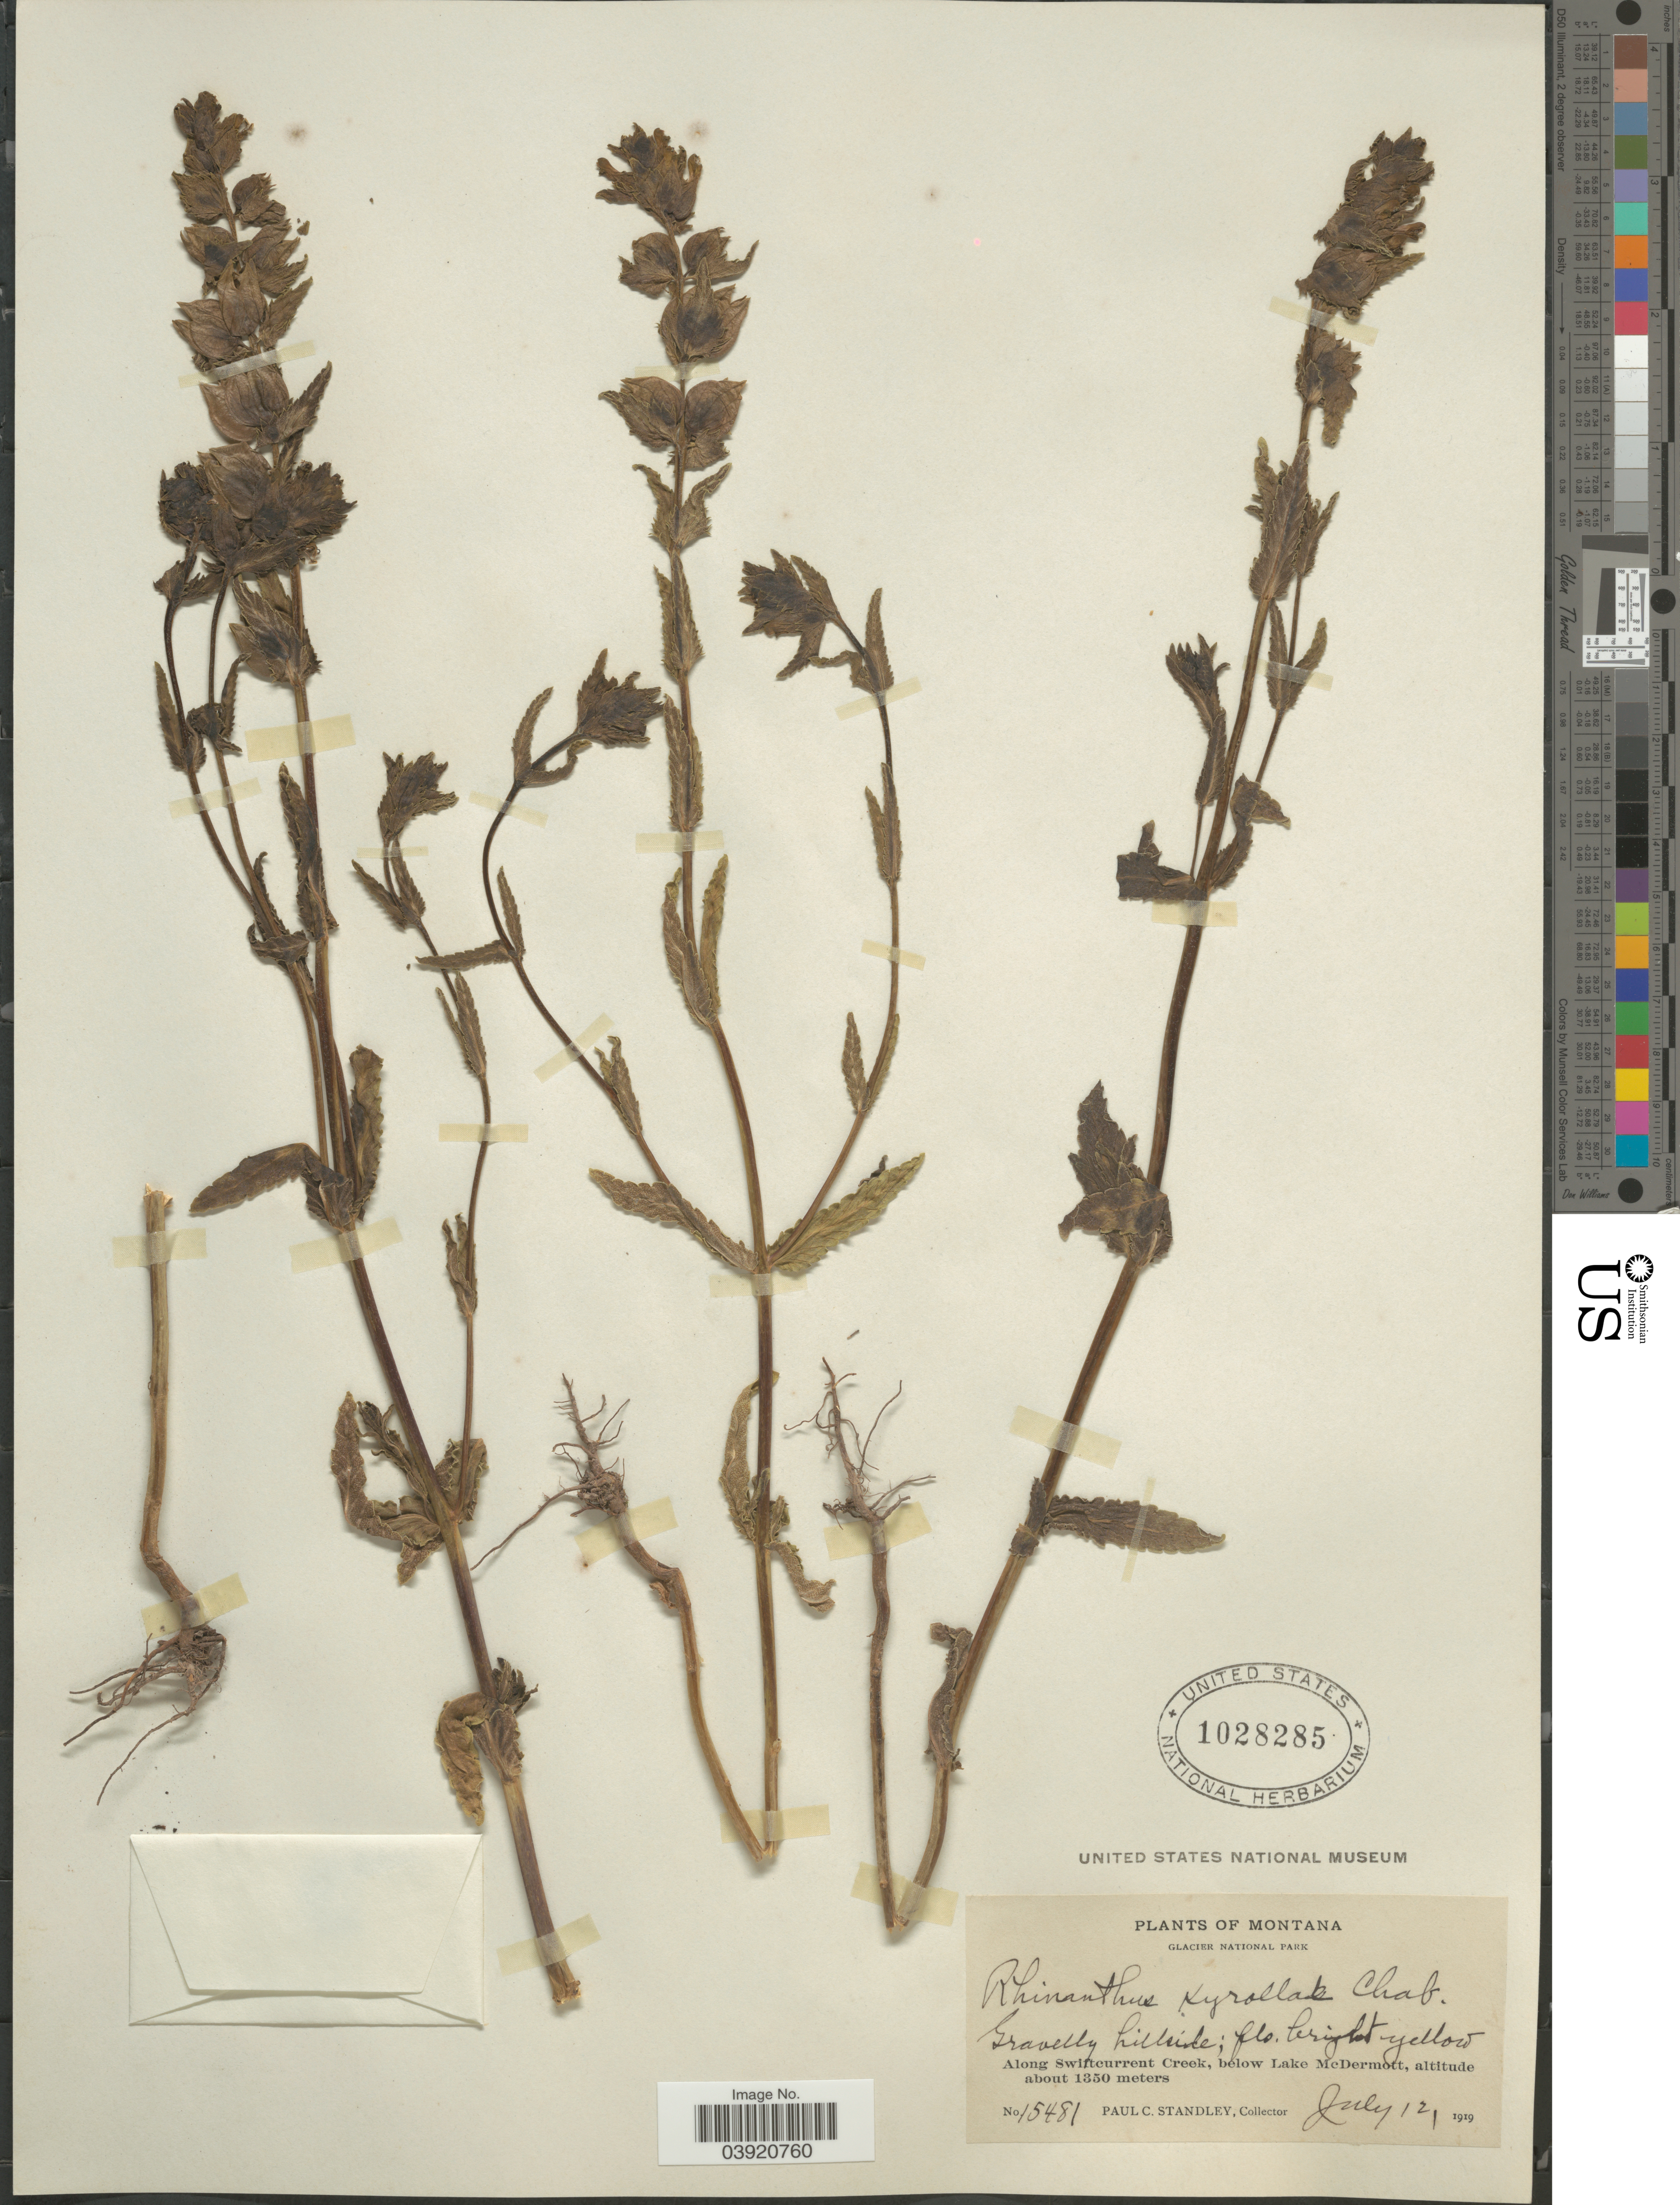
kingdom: Plantae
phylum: Tracheophyta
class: Magnoliopsida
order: Lamiales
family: Orobanchaceae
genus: Rhinanthus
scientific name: Rhinanthus kyrollae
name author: Chabert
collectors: P. C. Standley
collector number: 15481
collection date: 1919-07-12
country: United States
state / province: Montana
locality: Glacier National Park. Along Swiftcurrent Creek, below Lake McDermott.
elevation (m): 1350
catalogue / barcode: US 1028285